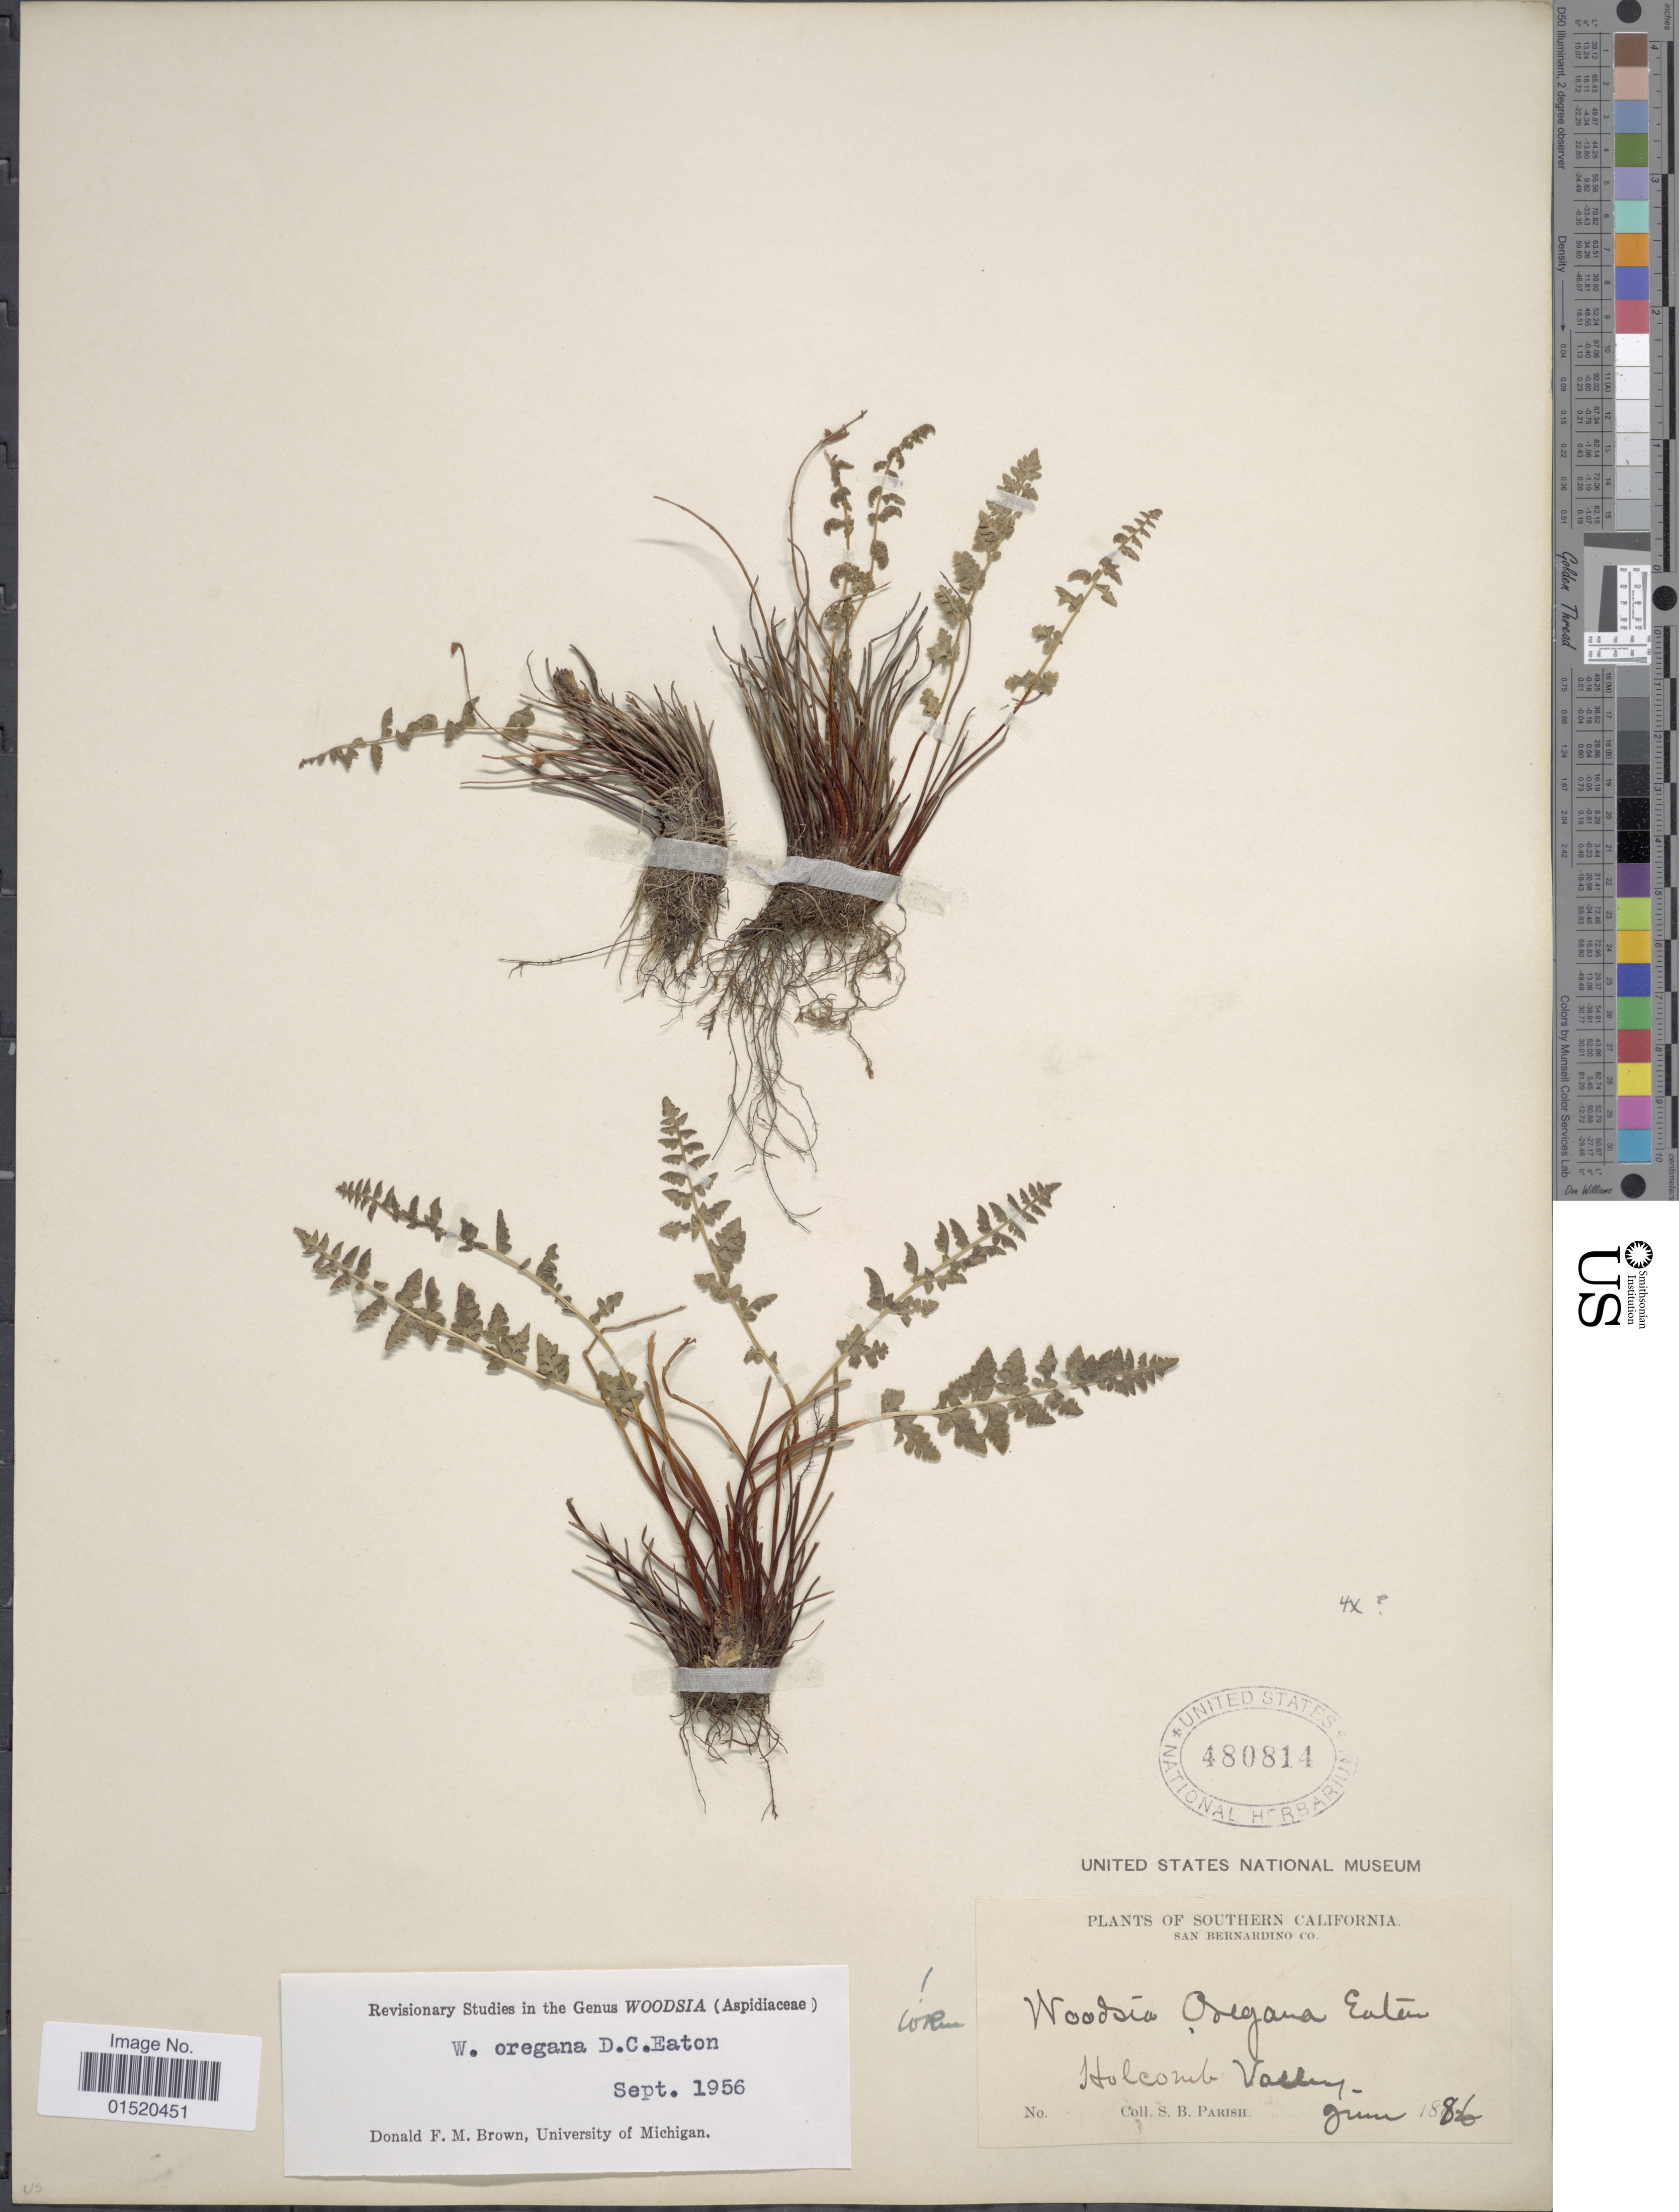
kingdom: Plantae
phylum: Tracheophyta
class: Polypodiopsida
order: Polypodiales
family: Woodsiaceae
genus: Woodsia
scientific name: Woodsia oregana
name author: D.C. Eaton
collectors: S. B. Parish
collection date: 1886-06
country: United States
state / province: California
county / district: San Bernardino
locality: Southern California, San Bernardino Co, Holcomb Valley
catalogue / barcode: US 480814